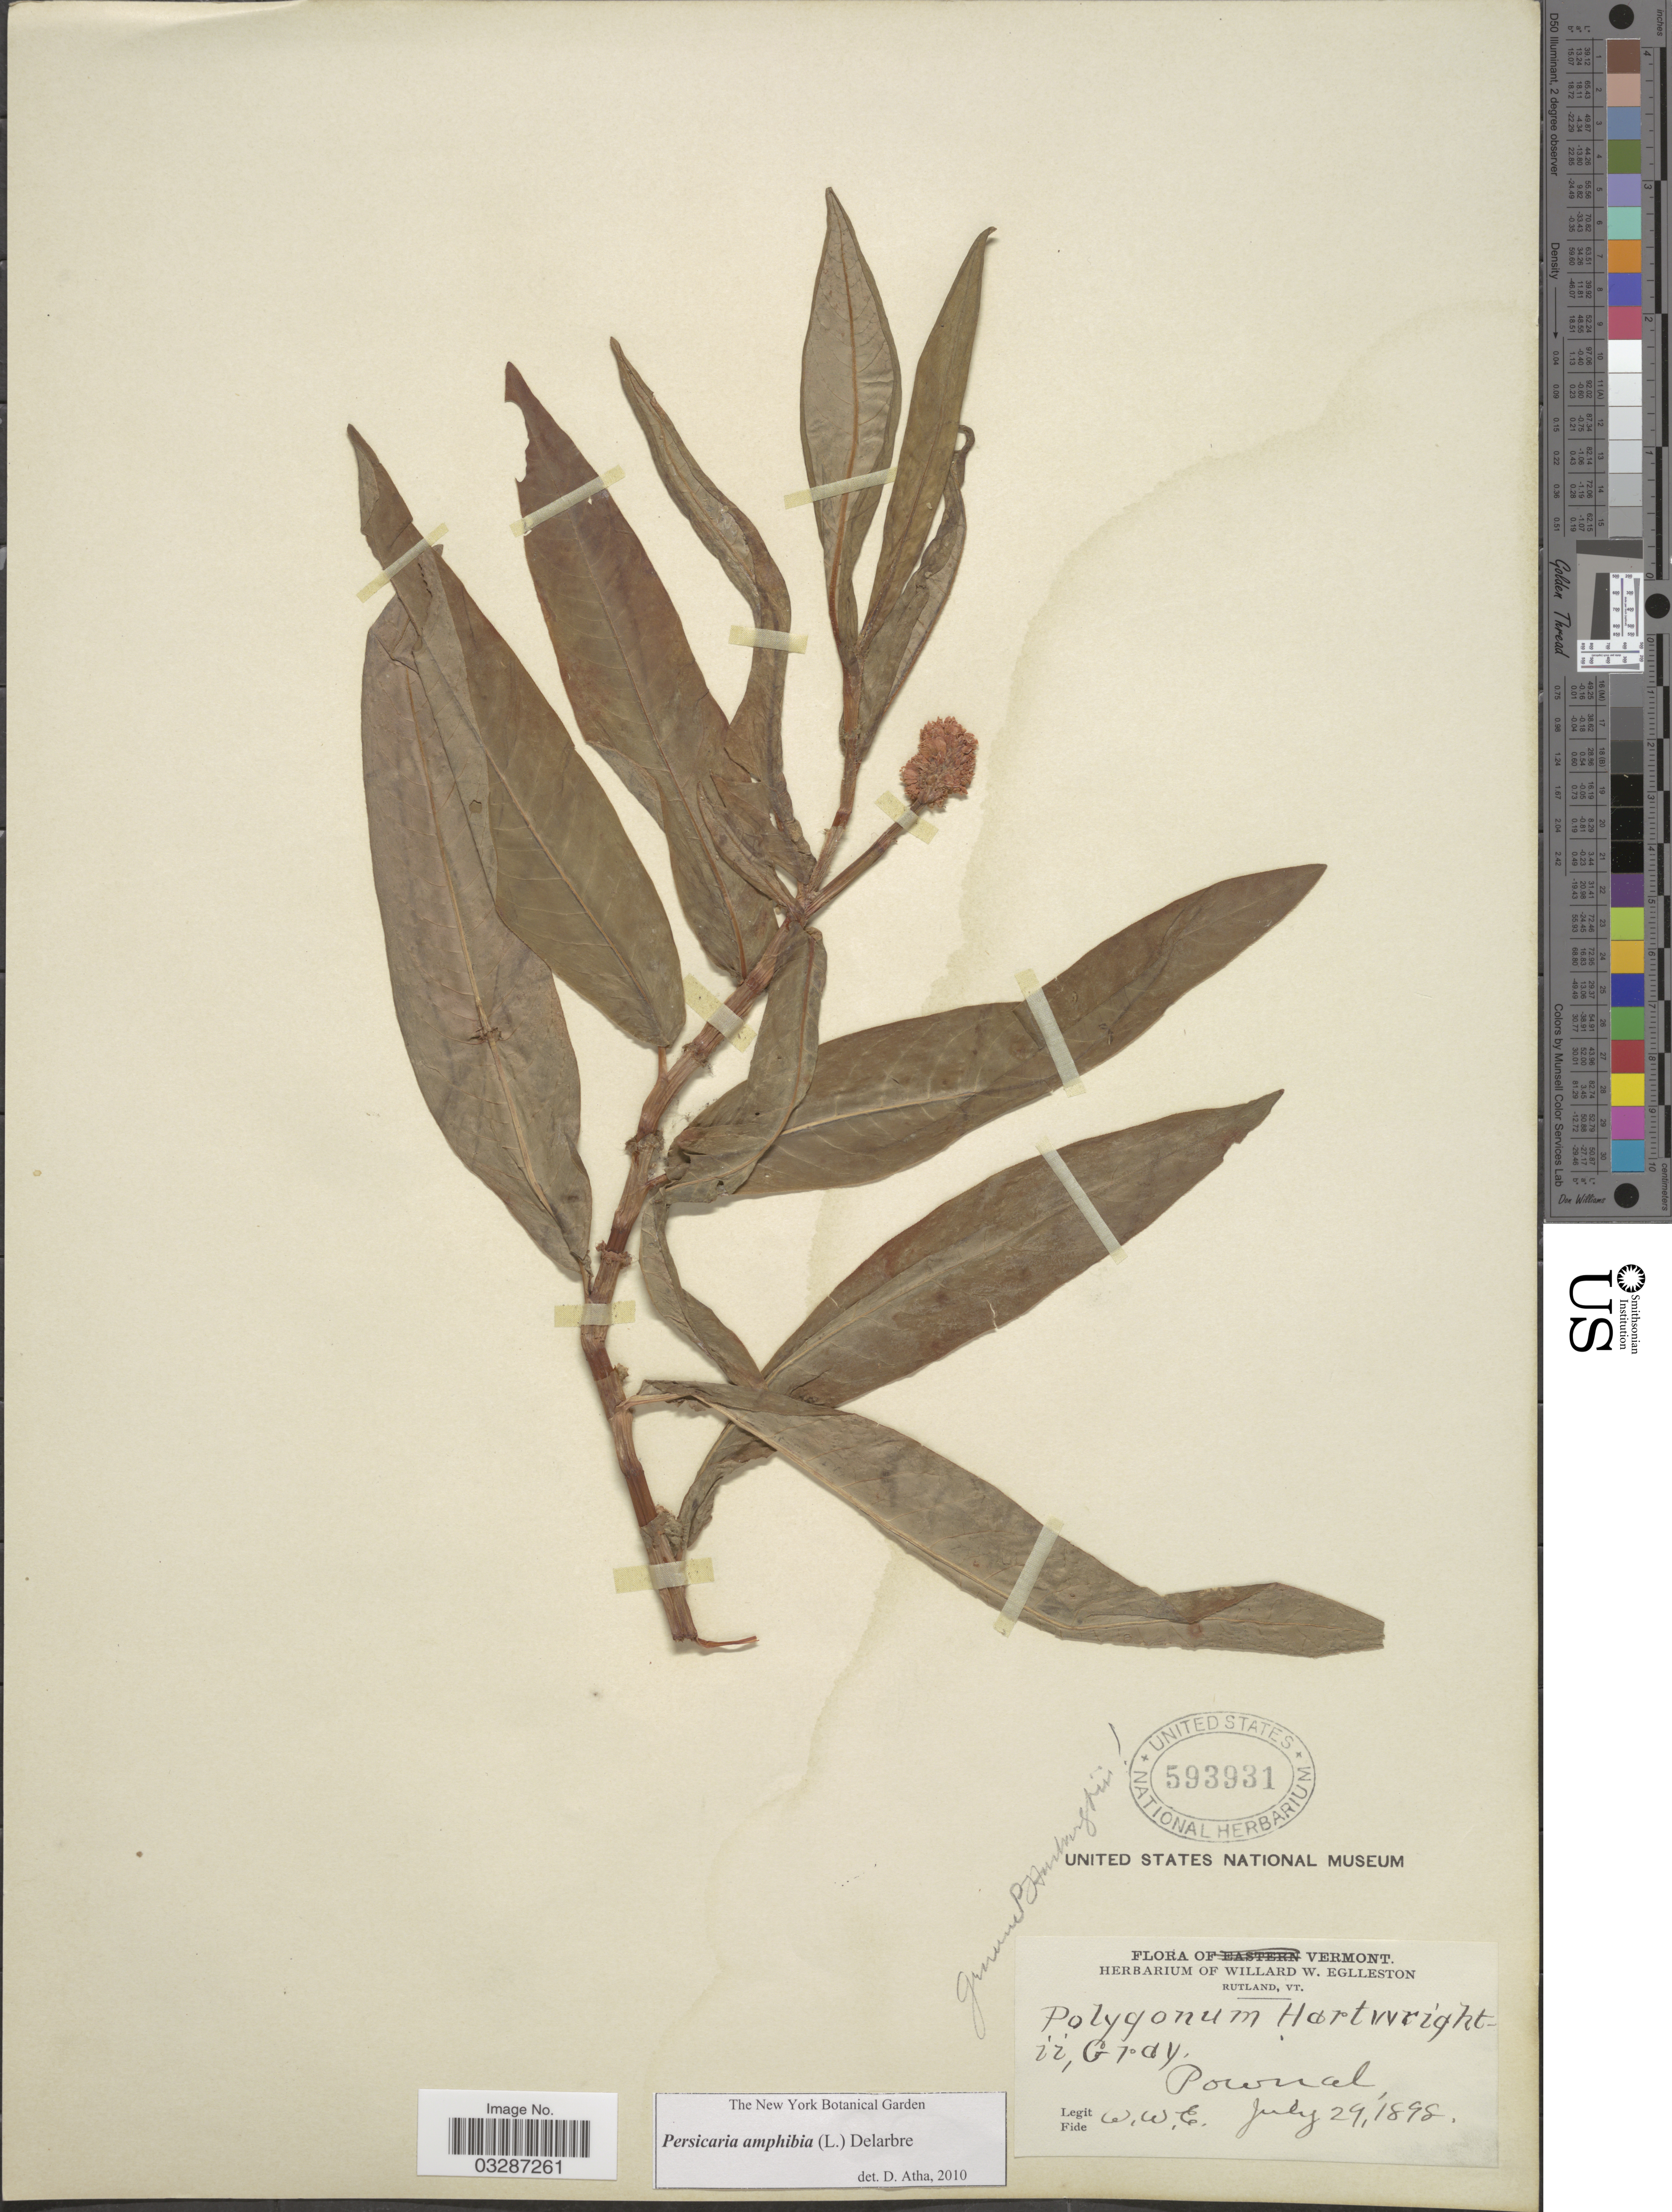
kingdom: Plantae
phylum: Tracheophyta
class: Magnoliopsida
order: Caryophyllales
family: Polygonaceae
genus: Persicaria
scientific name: Persicaria amphibia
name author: (L.) Delarbre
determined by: Atha, D. E.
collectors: W. W. Eggleston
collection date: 1898-07-29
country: United States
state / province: Vermont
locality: Pownal.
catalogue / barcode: US 593931